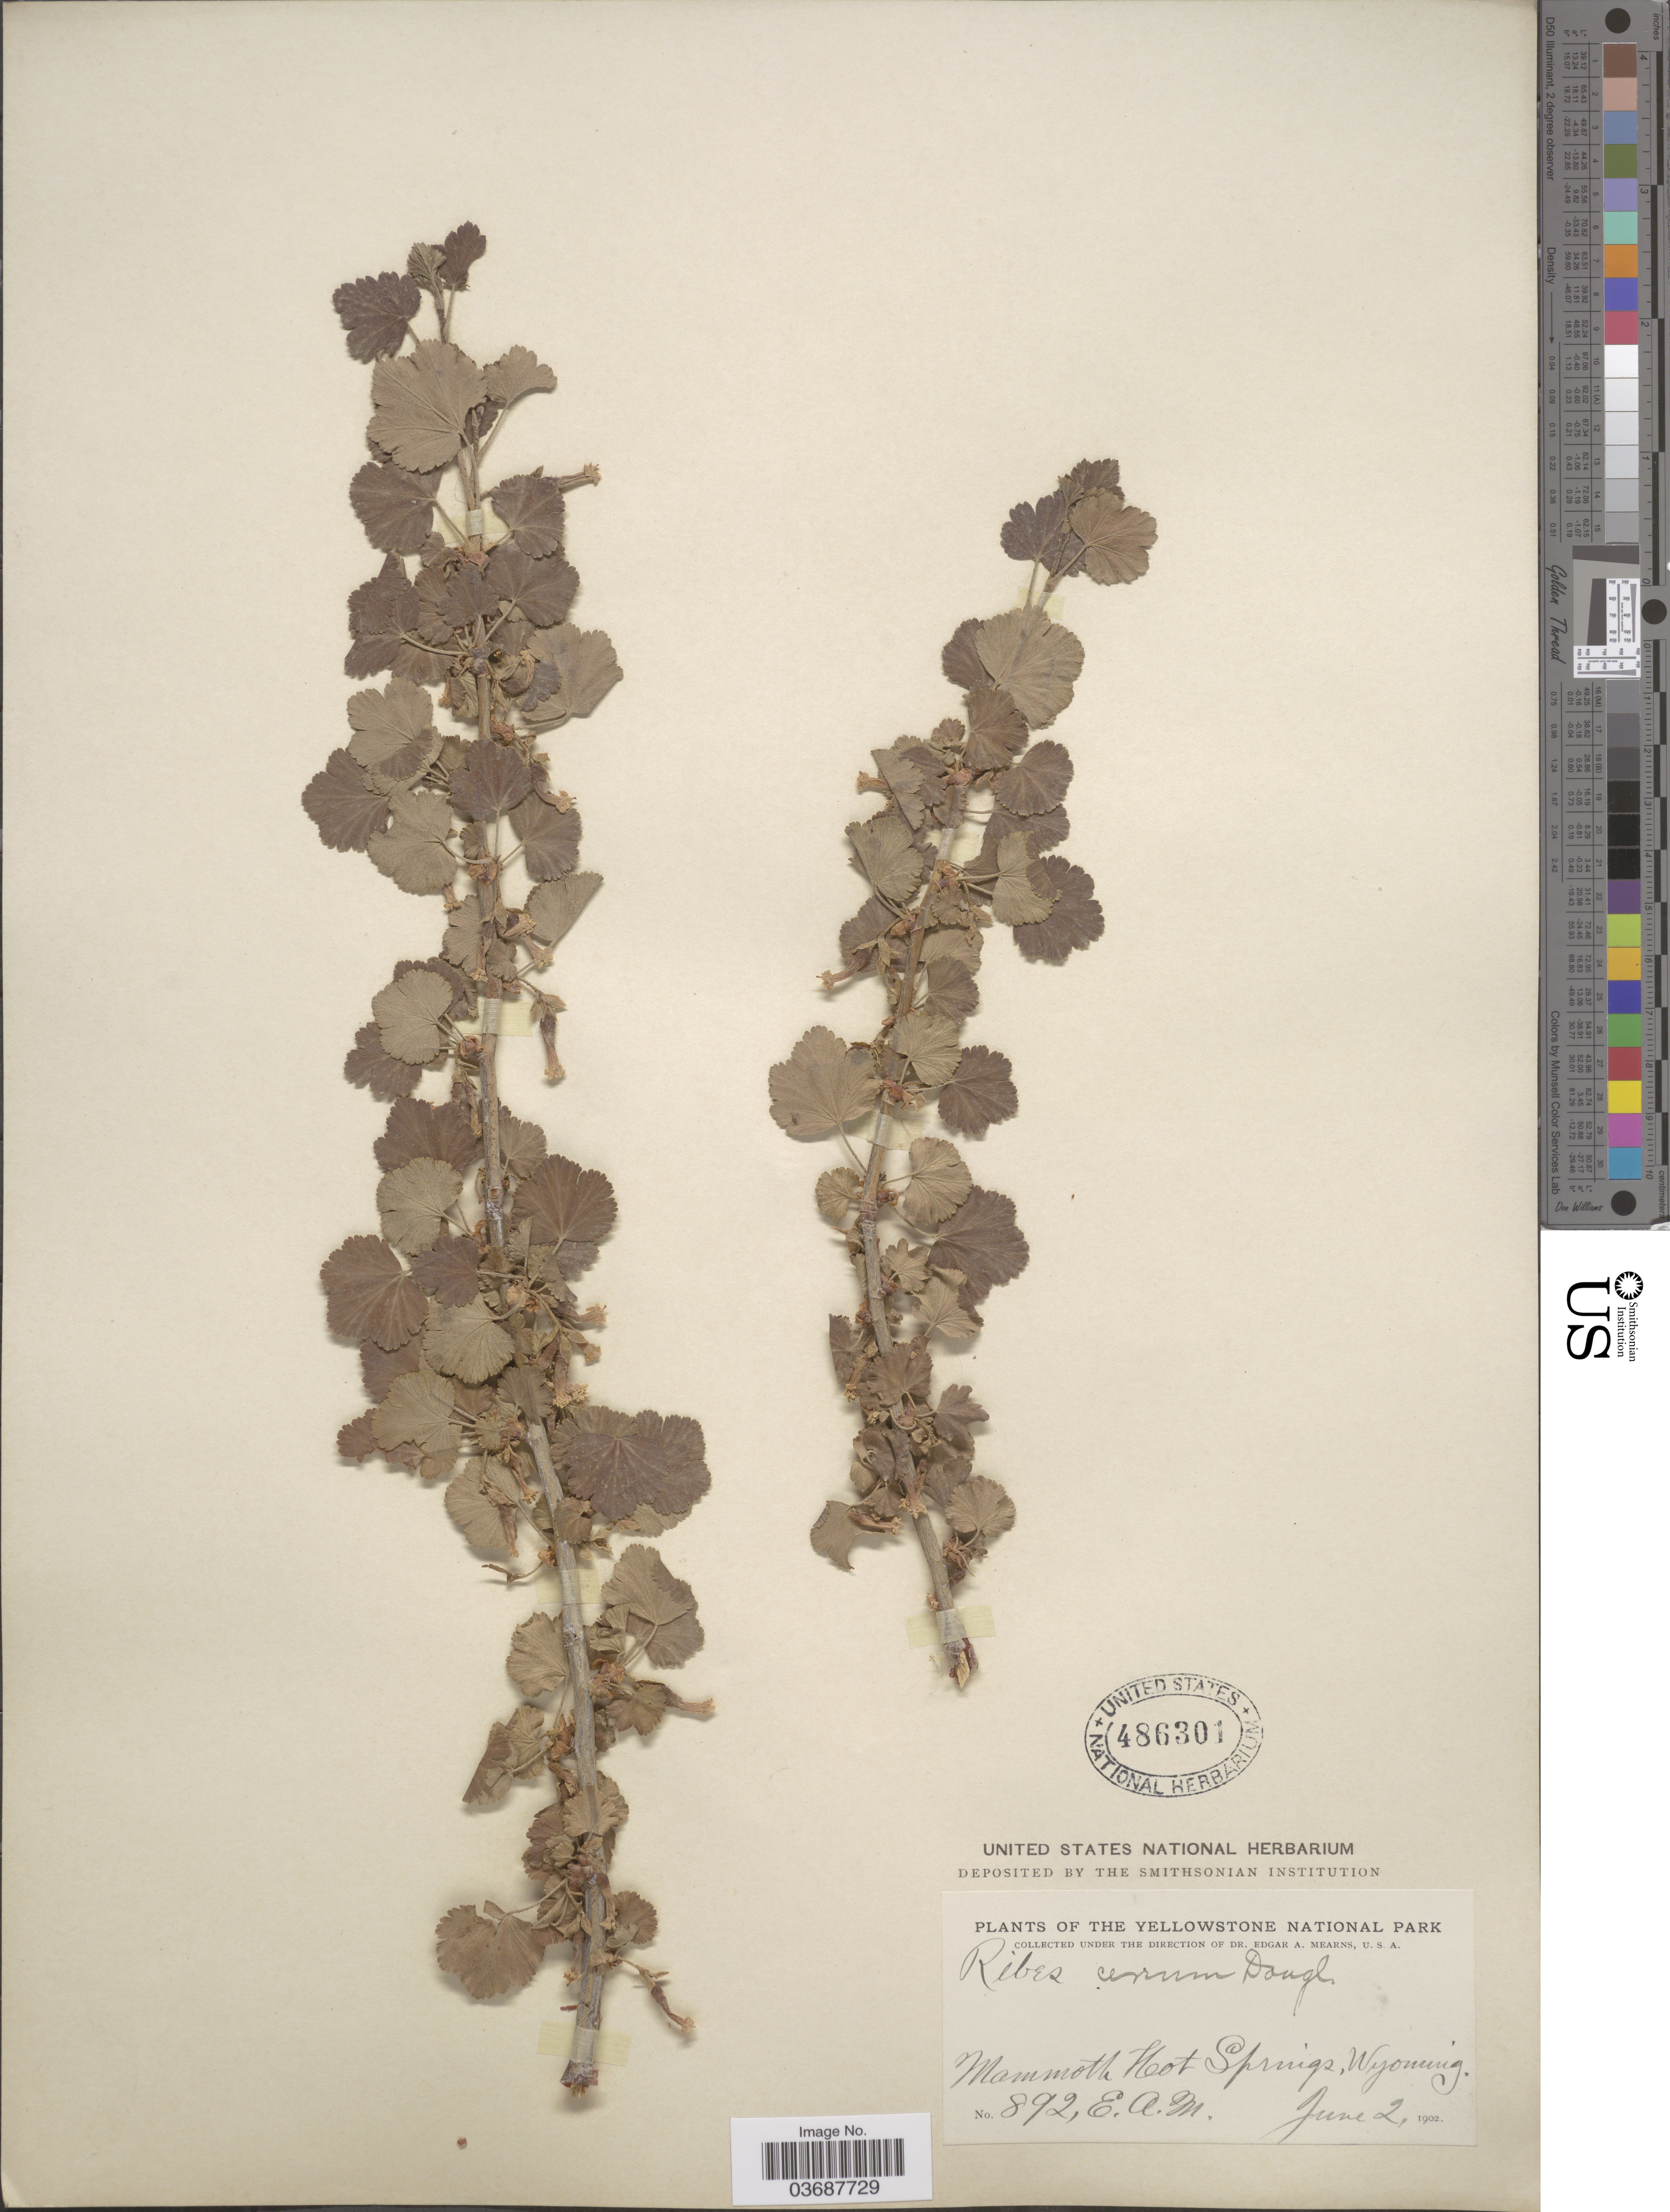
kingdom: Plantae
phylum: Tracheophyta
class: Magnoliopsida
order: Saxifragales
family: Grossulariaceae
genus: Ribes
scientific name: Ribes inebrians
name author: Lindl.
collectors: E. A. Mearns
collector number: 892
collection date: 1902-06-02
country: United States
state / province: Wyoming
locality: The Yellowstone National Park. Mammoth Hot Springs.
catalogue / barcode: US 486301